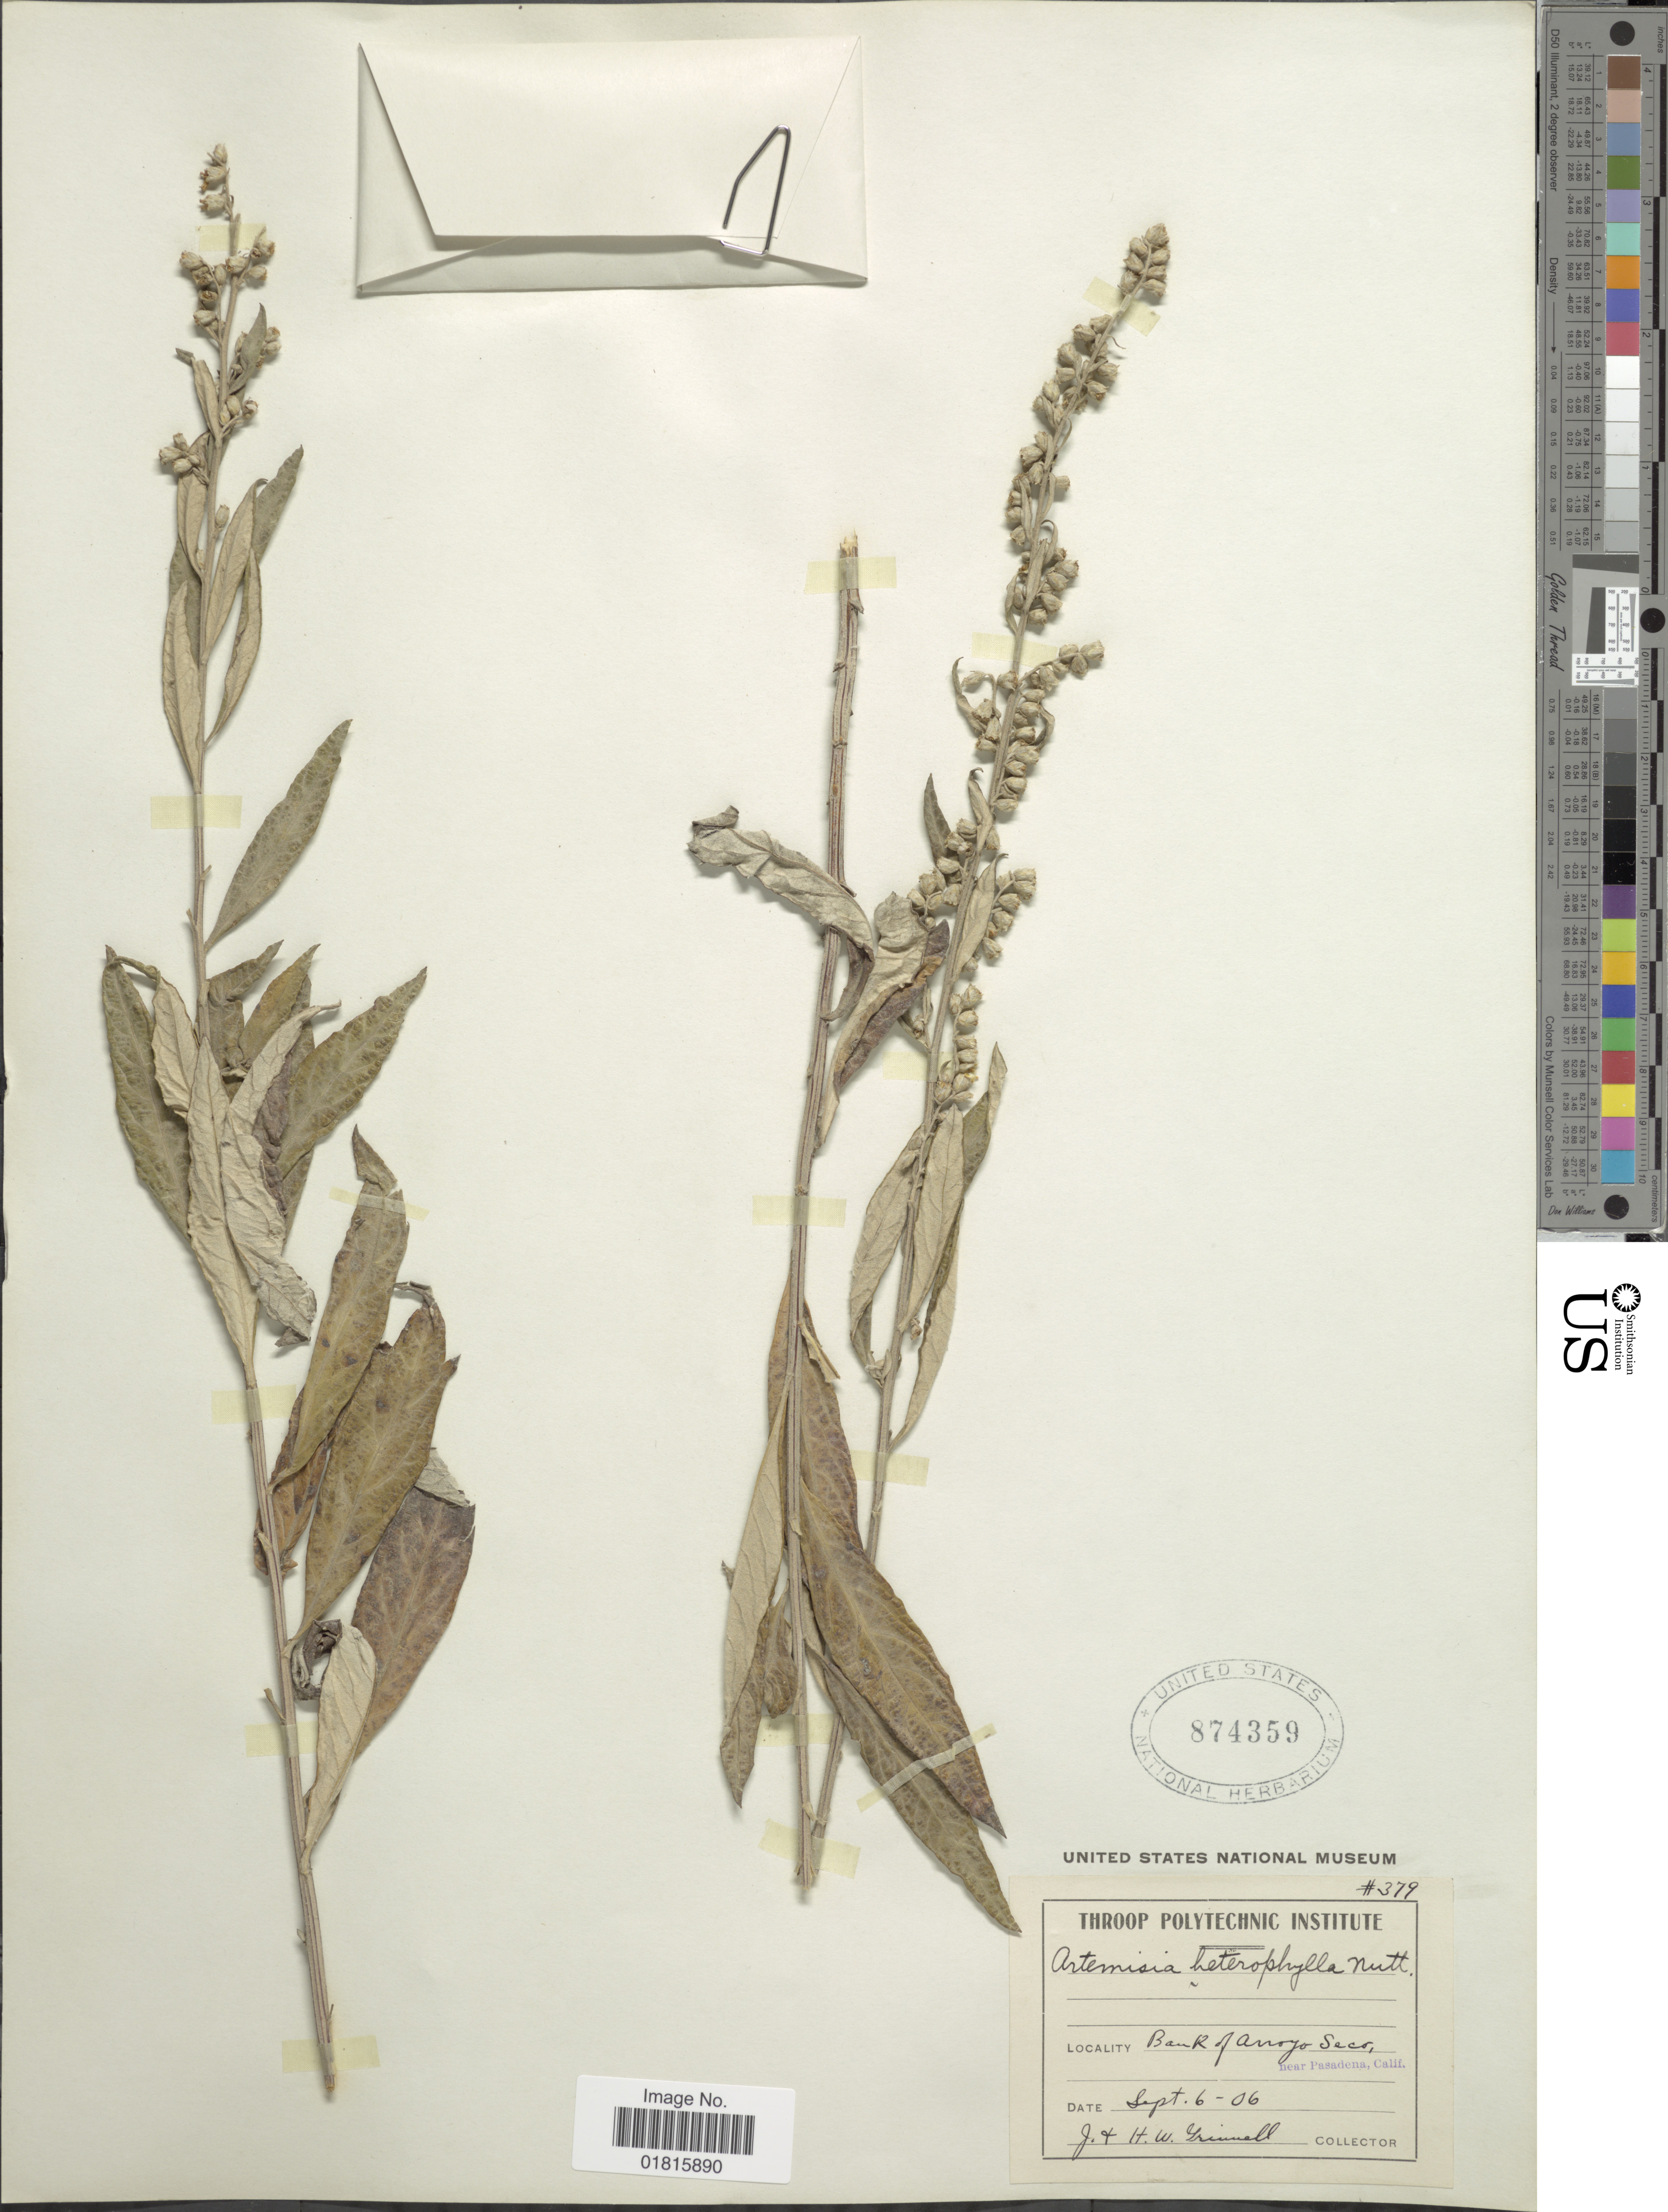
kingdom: Plantae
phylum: Tracheophyta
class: Magnoliopsida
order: Asterales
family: Asteraceae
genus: Artemisia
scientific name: Artemisia heterophylla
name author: Nutt.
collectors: J. Grinnell & H. Grinnell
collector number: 379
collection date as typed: Transcribed d/m/y: 6/9/6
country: United States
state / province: California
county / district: Los Angeles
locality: Bank of Arroyo Seco, near Pasadena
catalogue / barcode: US 874359